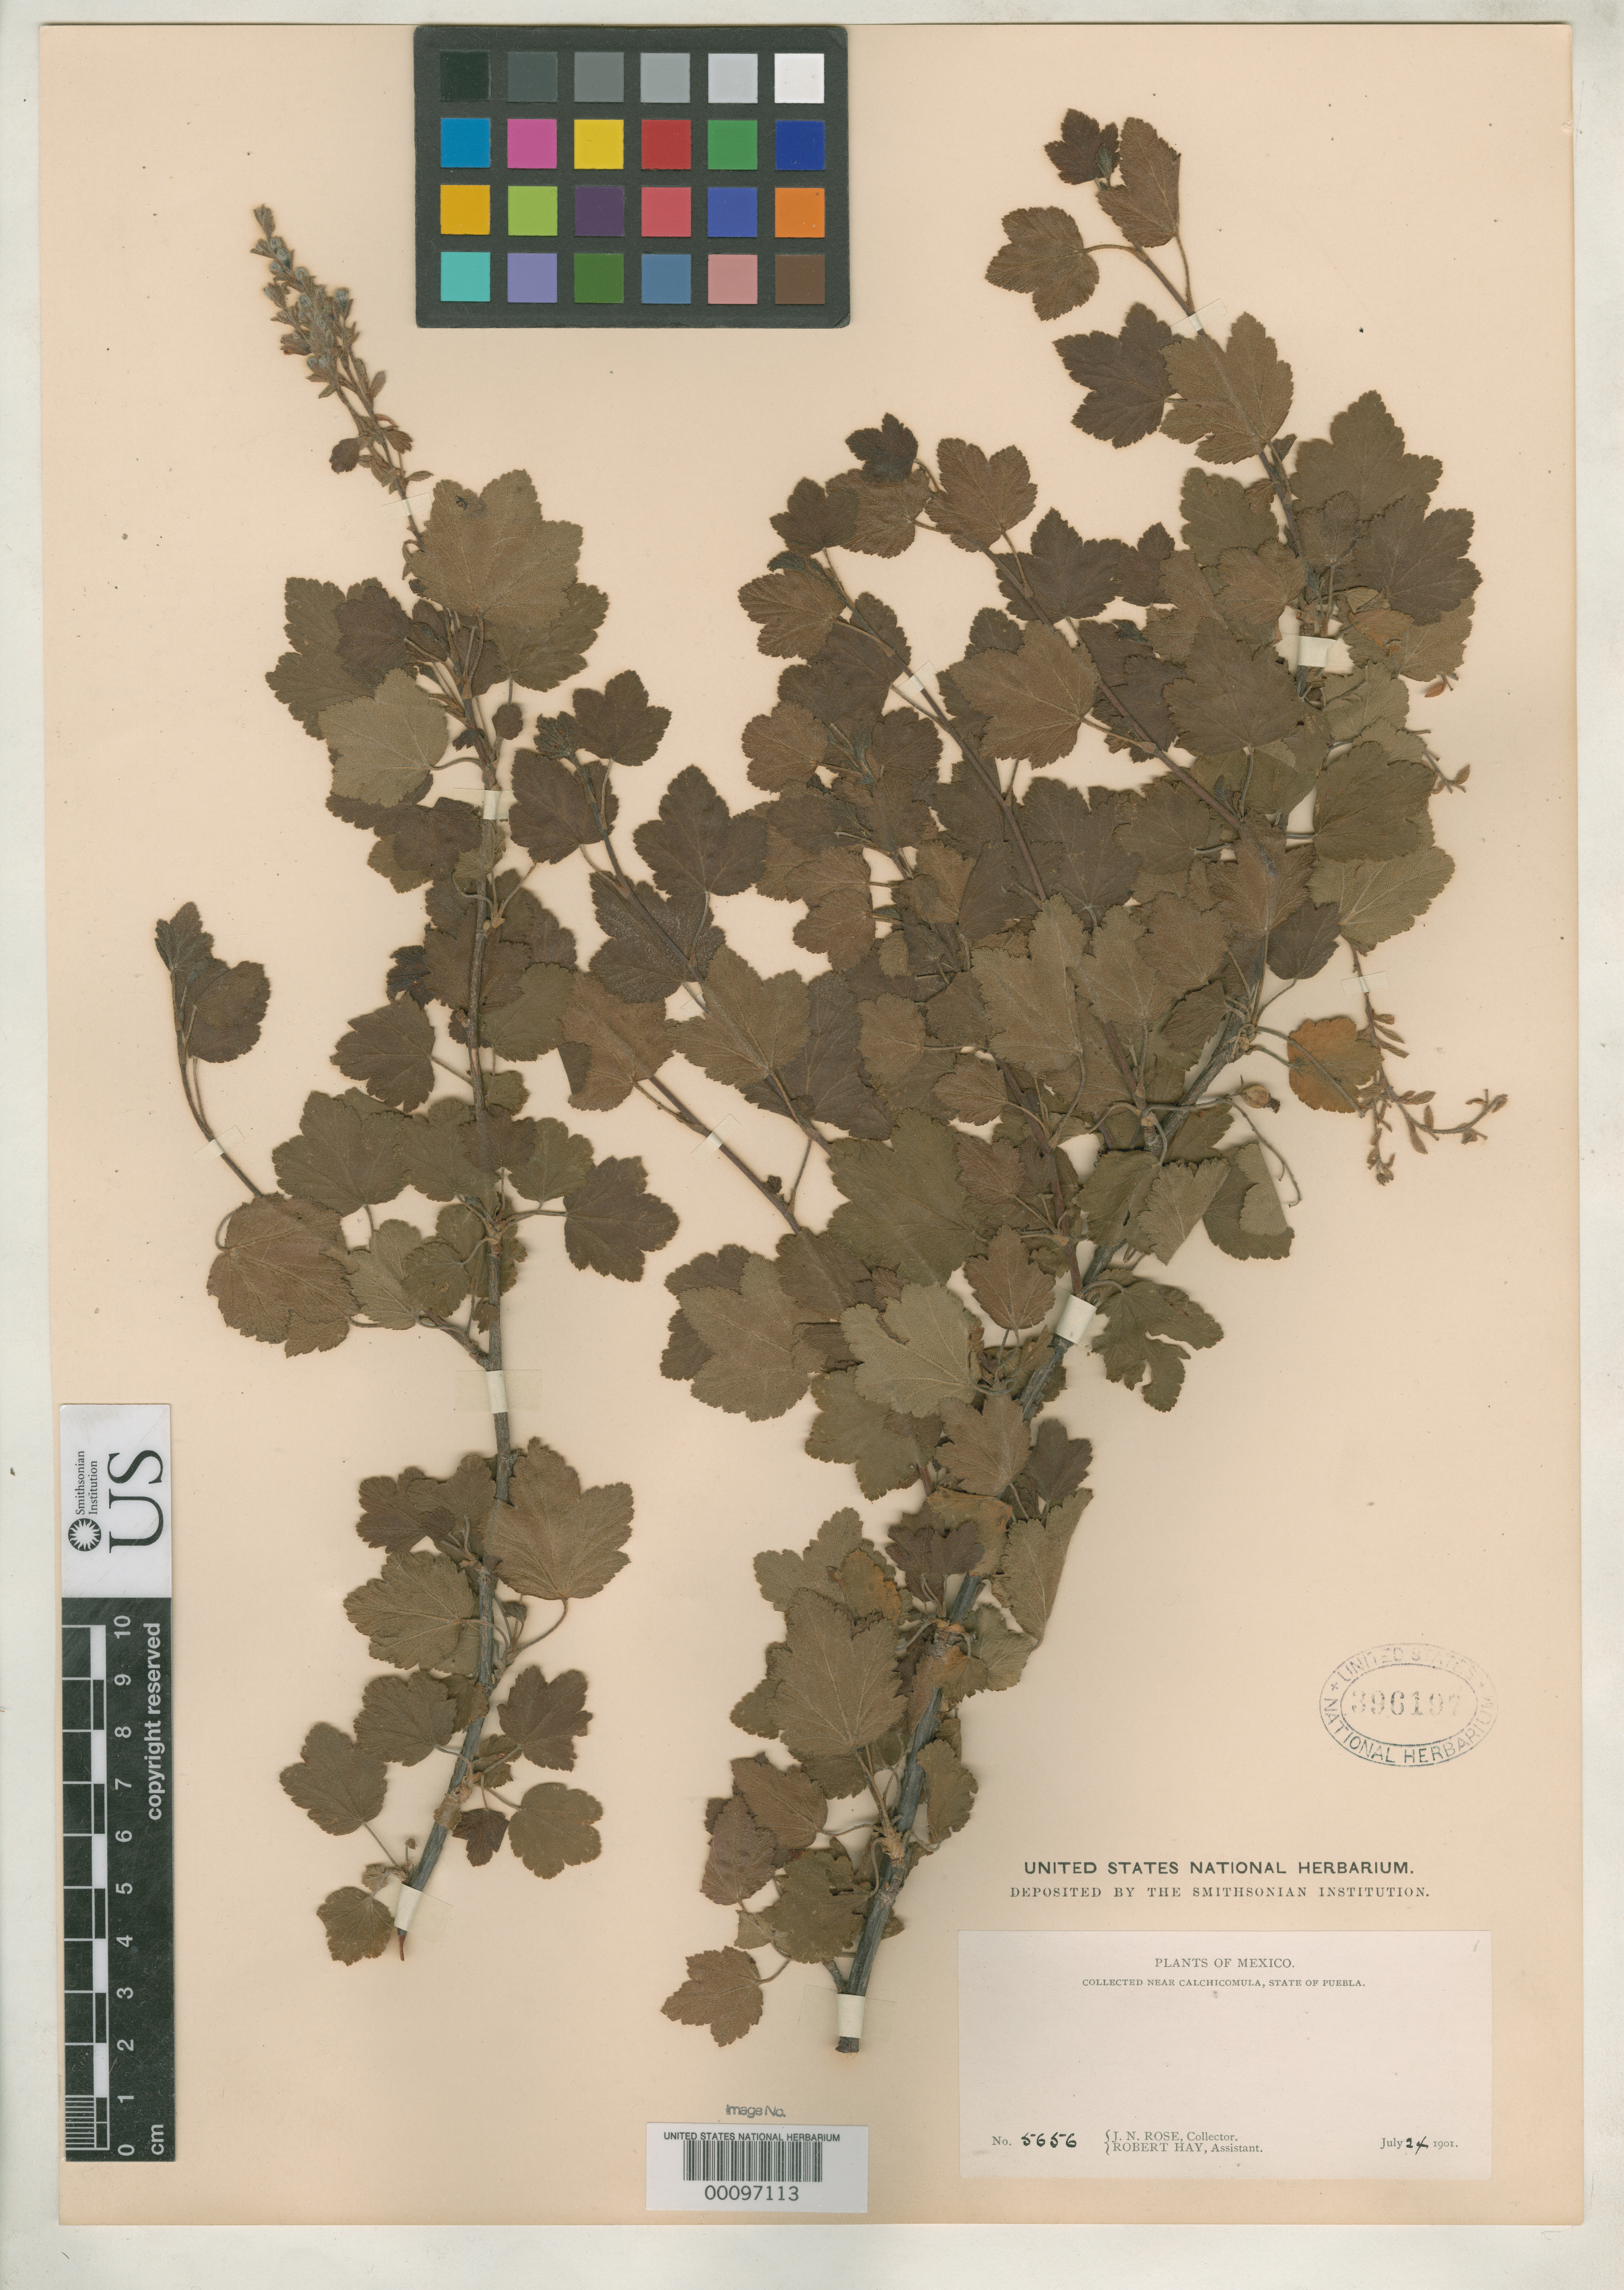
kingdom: Plantae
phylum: Tracheophyta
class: Magnoliopsida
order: Saxifragales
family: Grossulariaceae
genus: Ribes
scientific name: Ribes grande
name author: Rose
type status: Type Collection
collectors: J. N. Rose & R. H. Hay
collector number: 5656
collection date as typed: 24 Jul 1901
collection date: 1901-07-24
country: Mexico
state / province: Puebla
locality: Above Chalchacomula on the way to Mount Orizaba.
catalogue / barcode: US 396197